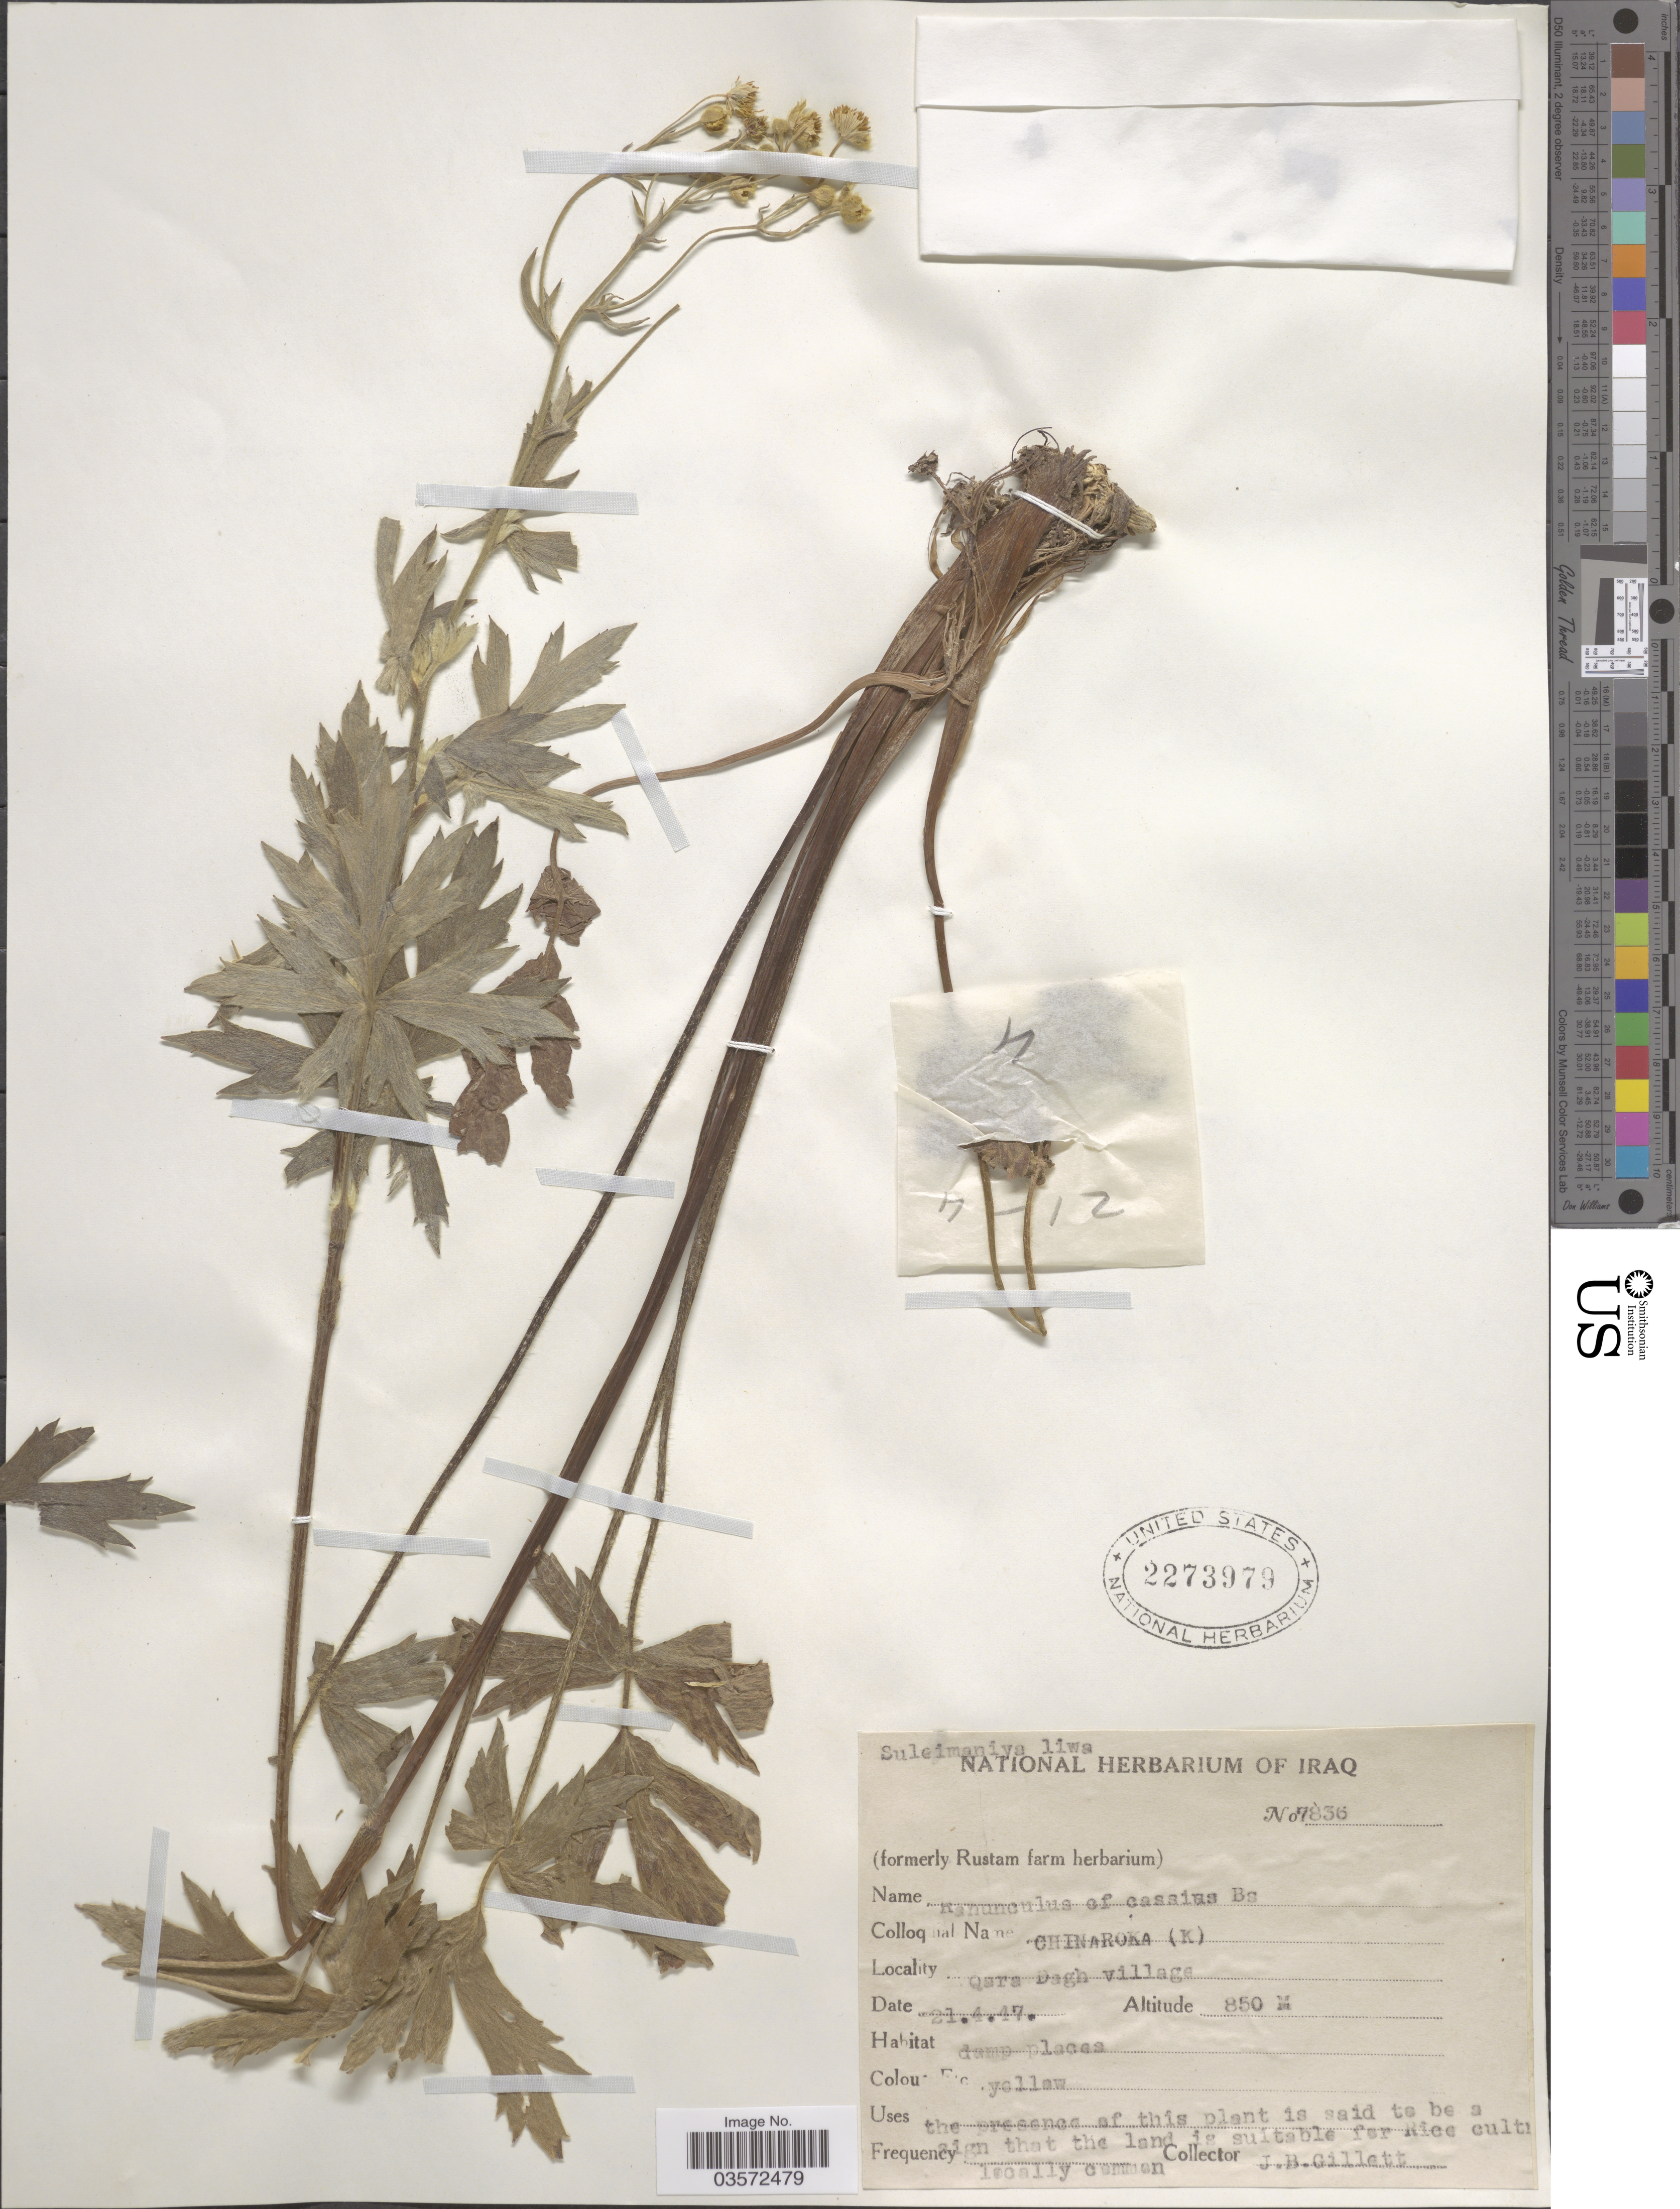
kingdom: Plantae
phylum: Tracheophyta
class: Magnoliopsida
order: Ranunculales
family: Ranunculaceae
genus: Ranunculus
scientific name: Ranunculus cassius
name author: Boiss.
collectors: J. B. Gillett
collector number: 7836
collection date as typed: Transcribed d/m/y: 21/4/47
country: Iraq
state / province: As Sulaymānīyah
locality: Suleimaniya liwa. Qara Dagh Village.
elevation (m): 850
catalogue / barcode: US 2273979